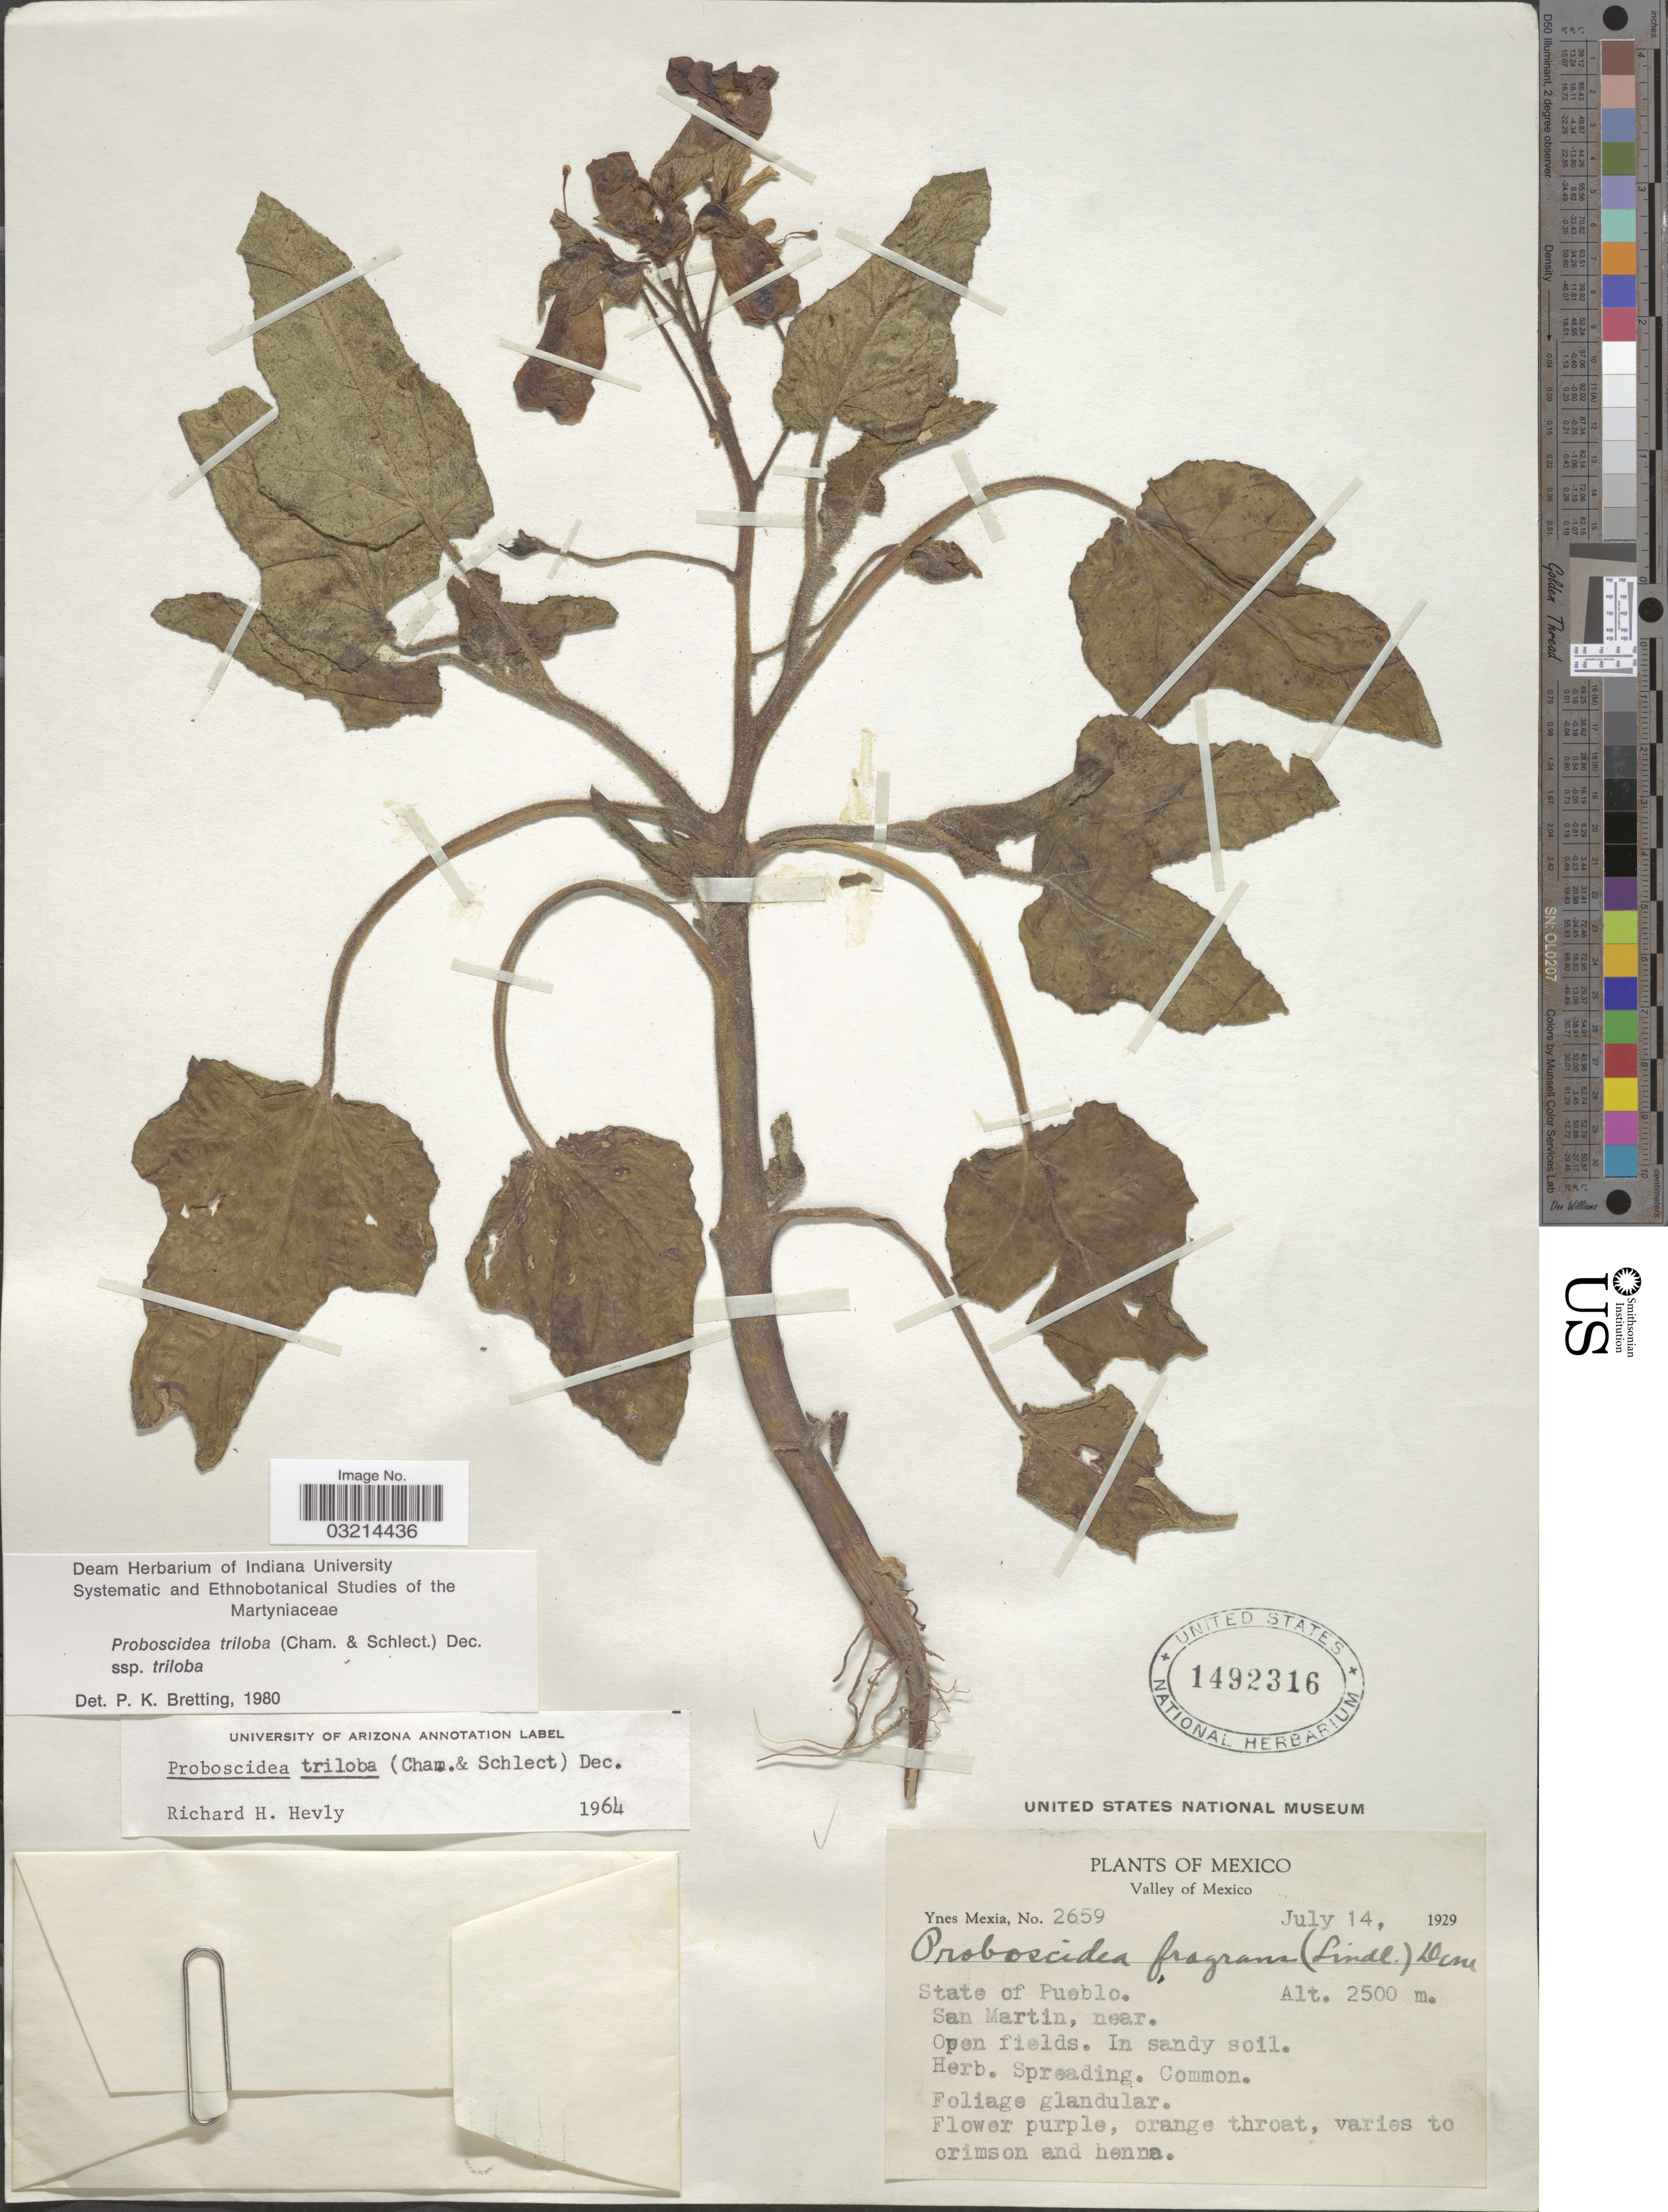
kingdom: Plantae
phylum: Tracheophyta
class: Magnoliopsida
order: Lamiales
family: Martyniaceae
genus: Proboscidea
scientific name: Proboscidea triloba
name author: (Schltdl. & Cham.) Decne.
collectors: Y. Mexia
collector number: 2659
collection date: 1929-07-14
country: Mexico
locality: Valley of Mexico, State of Pueblo. San Martin, near.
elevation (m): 2500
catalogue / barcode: US 1492316